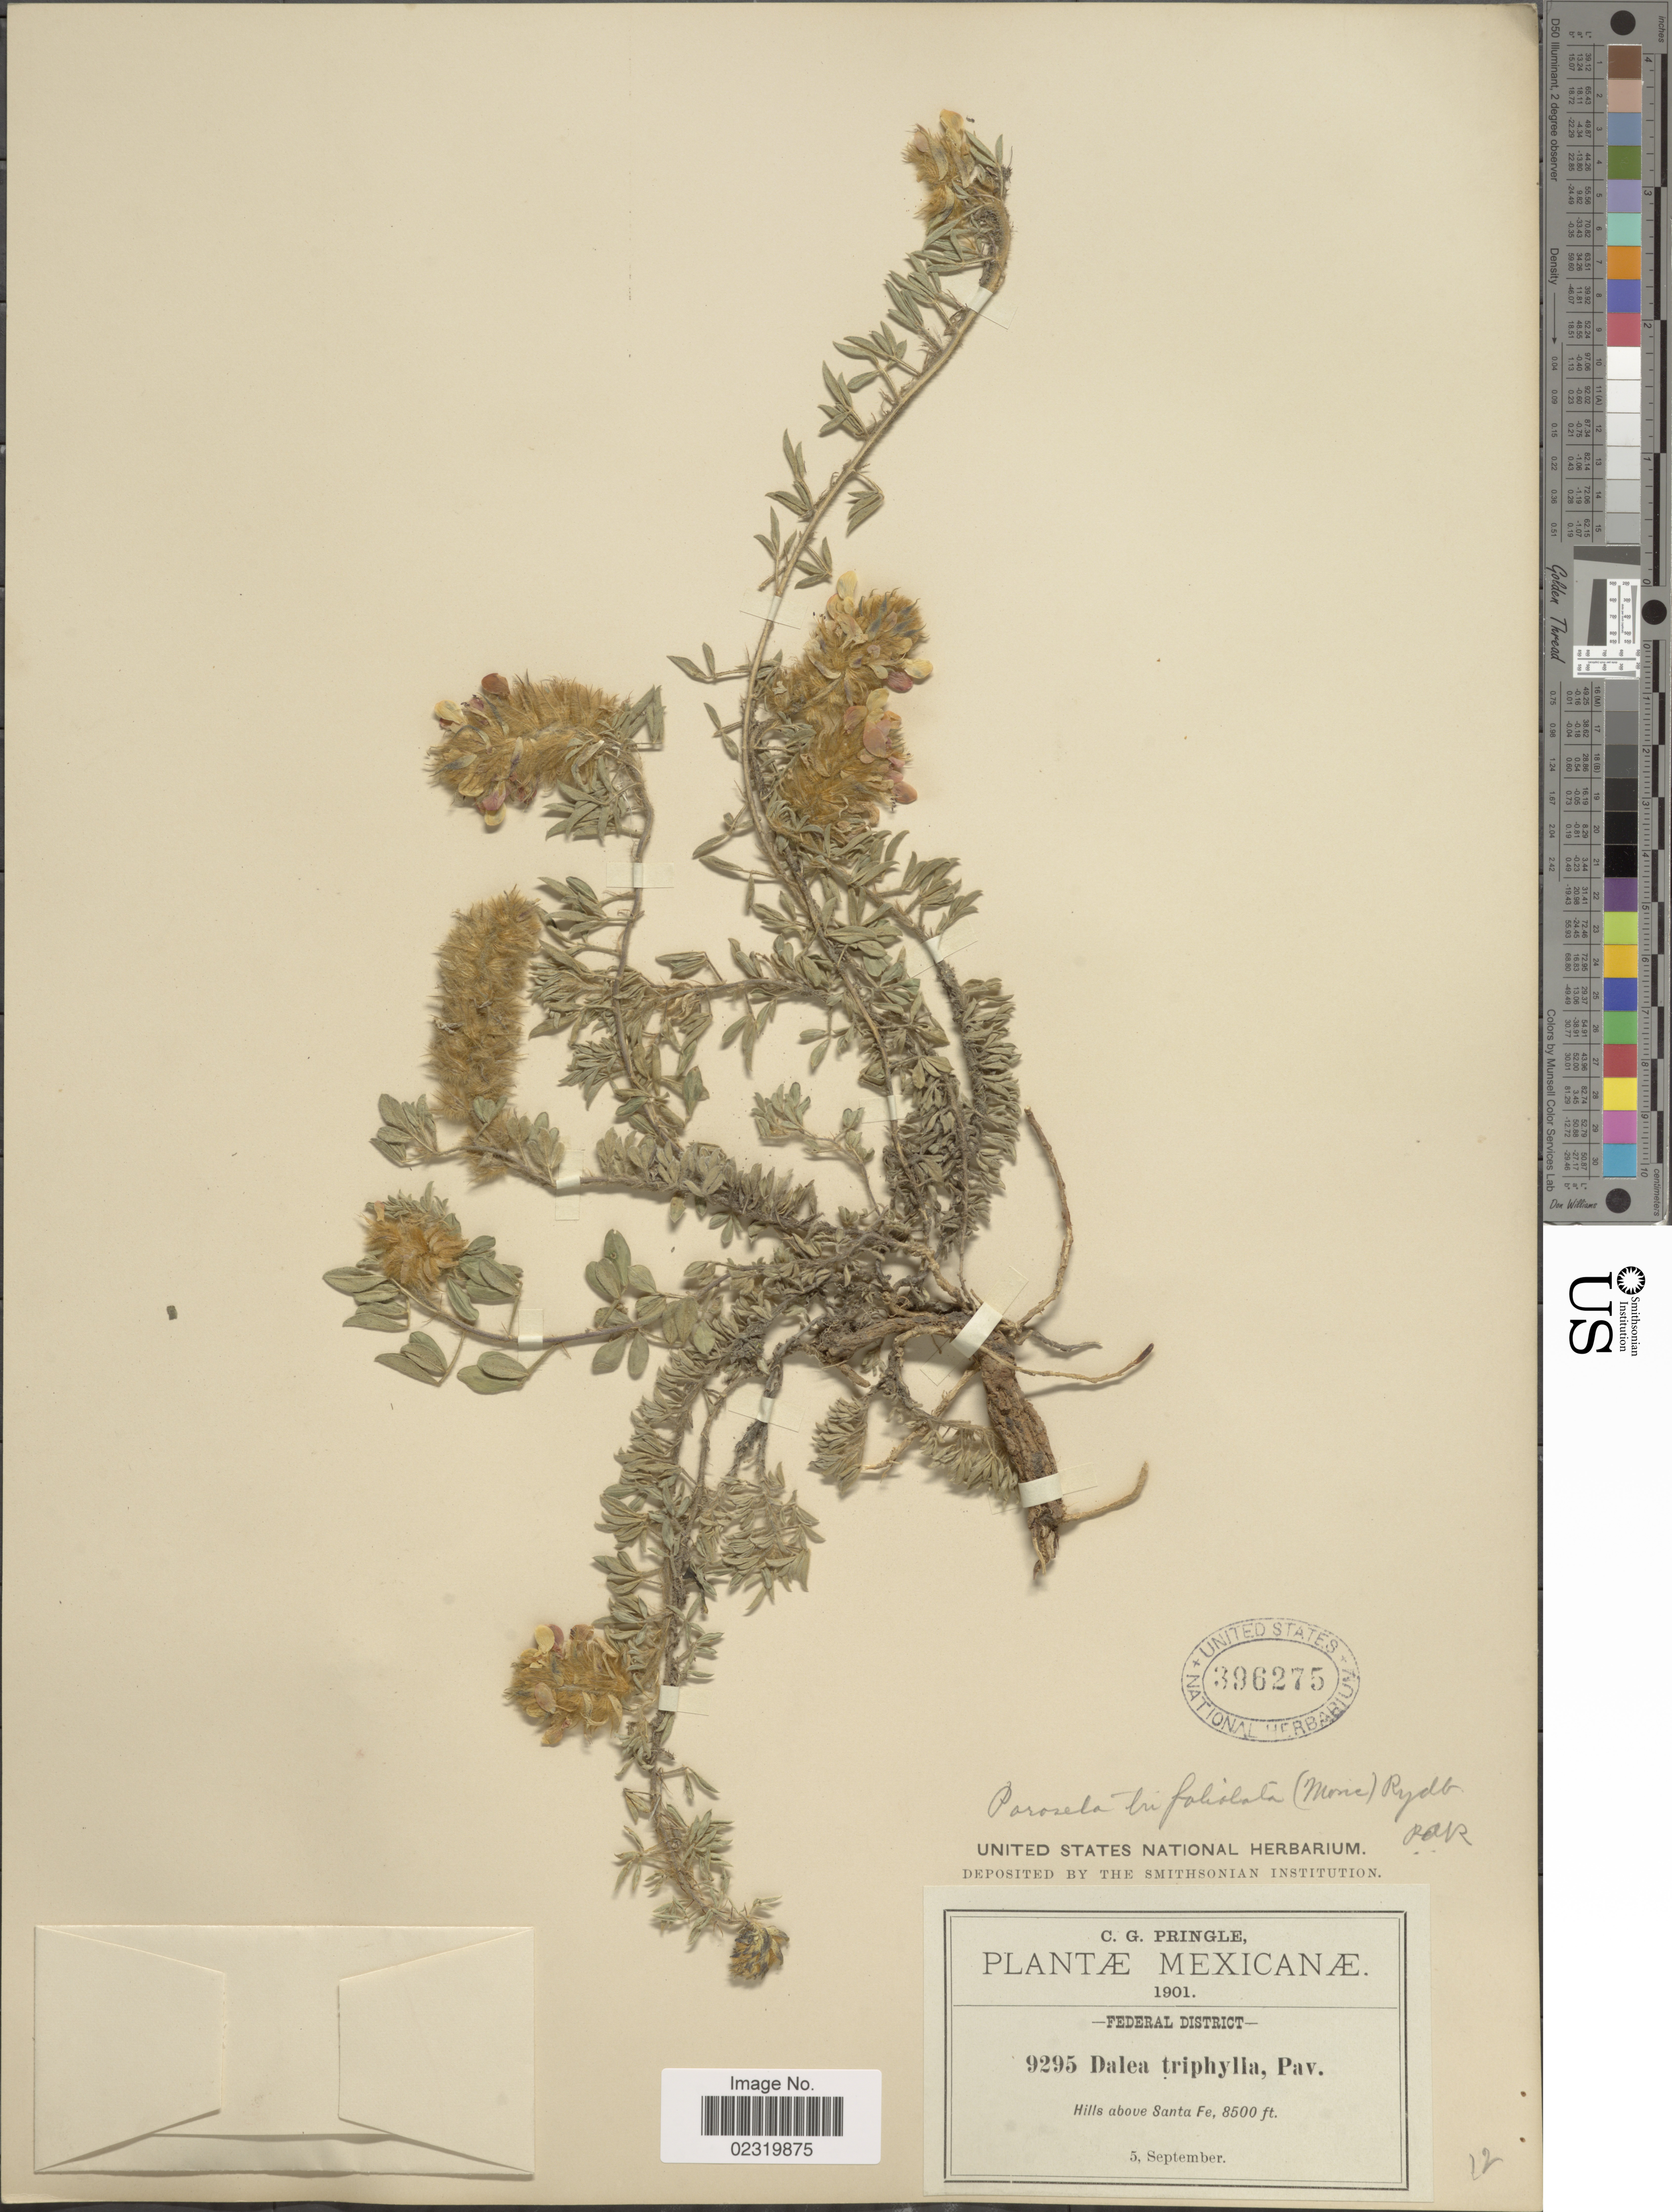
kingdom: Plantae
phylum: Tracheophyta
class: Magnoliopsida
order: Fabales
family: Fabaceae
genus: Dalea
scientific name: Dalea prostrata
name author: Ortega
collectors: C. G. Pringle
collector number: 9295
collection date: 1901-09-05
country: Mexico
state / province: Distrito Federal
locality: Above Santa Fe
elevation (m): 2591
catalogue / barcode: US 396275